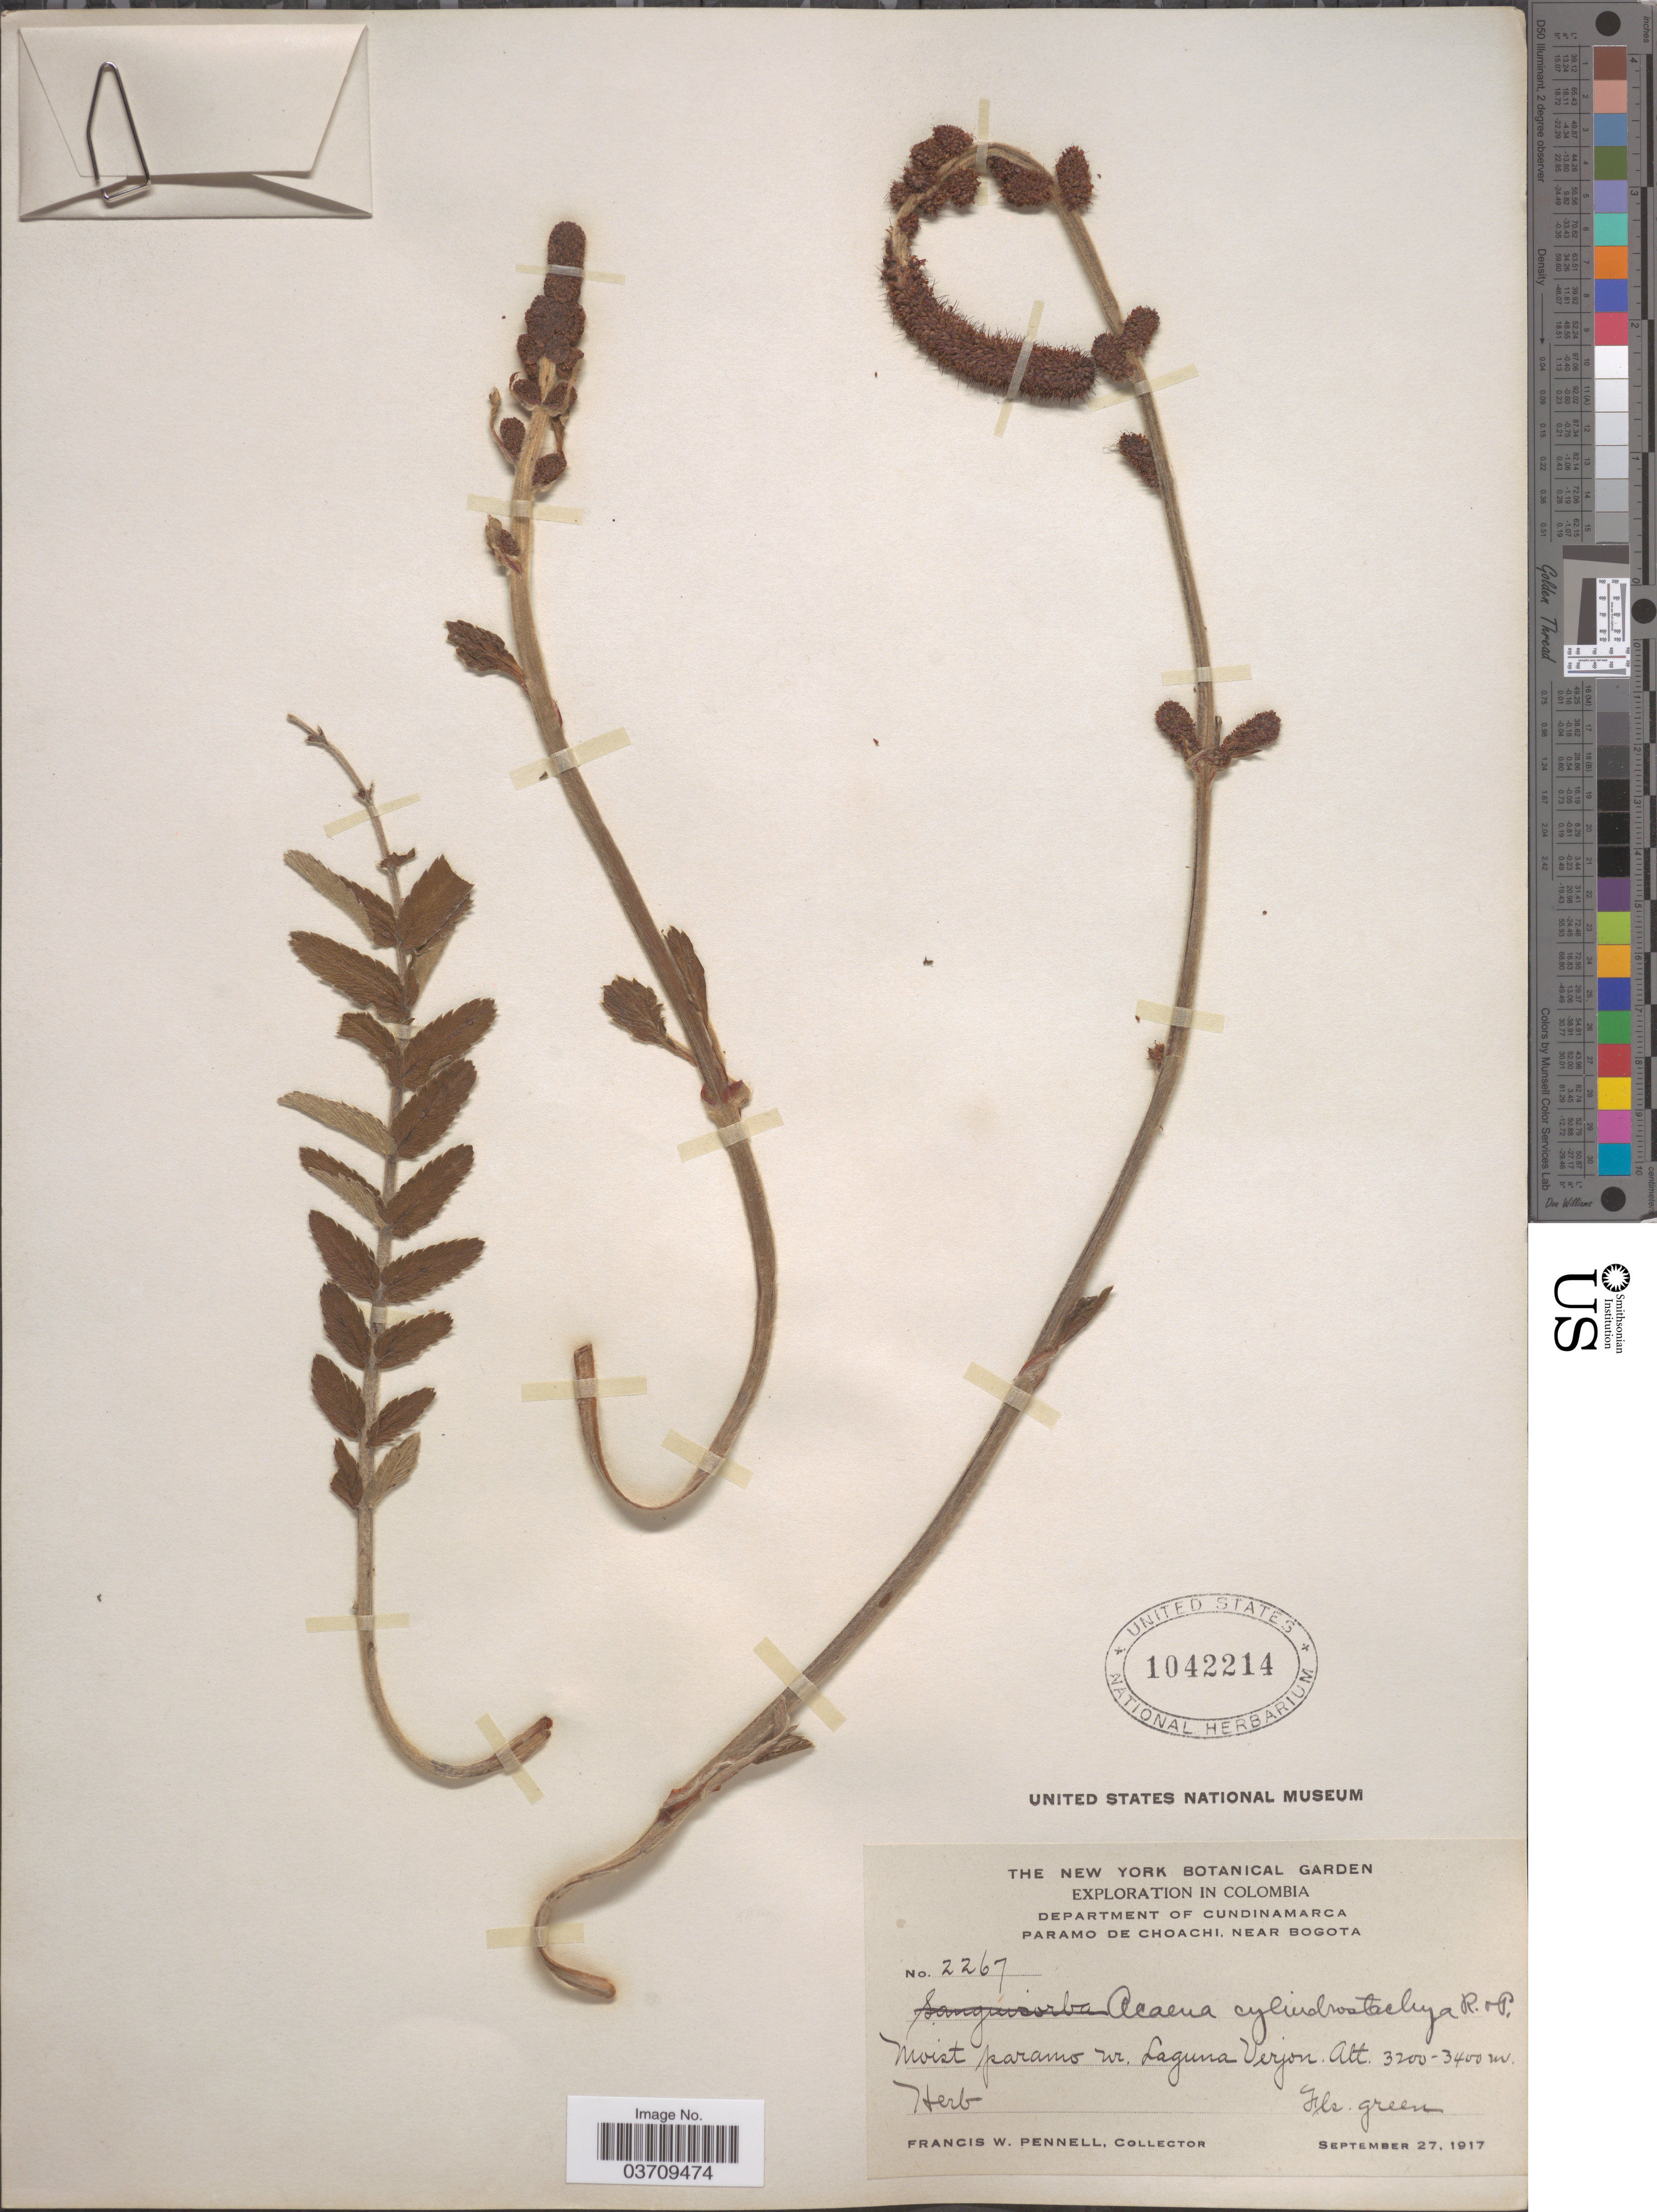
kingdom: Plantae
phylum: Tracheophyta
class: Magnoliopsida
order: Rosales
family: Rosaceae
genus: Acaena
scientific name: Acaena cylindristachya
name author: Ruiz & Pav.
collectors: F. W. Pennell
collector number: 2267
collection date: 1917-09-27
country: Colombia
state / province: Cundinamarca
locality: Department of Cundinamarca. Paramo de Choachi, near Bogota. Nr. Laguna Verjon.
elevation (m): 3200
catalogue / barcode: US 1042214